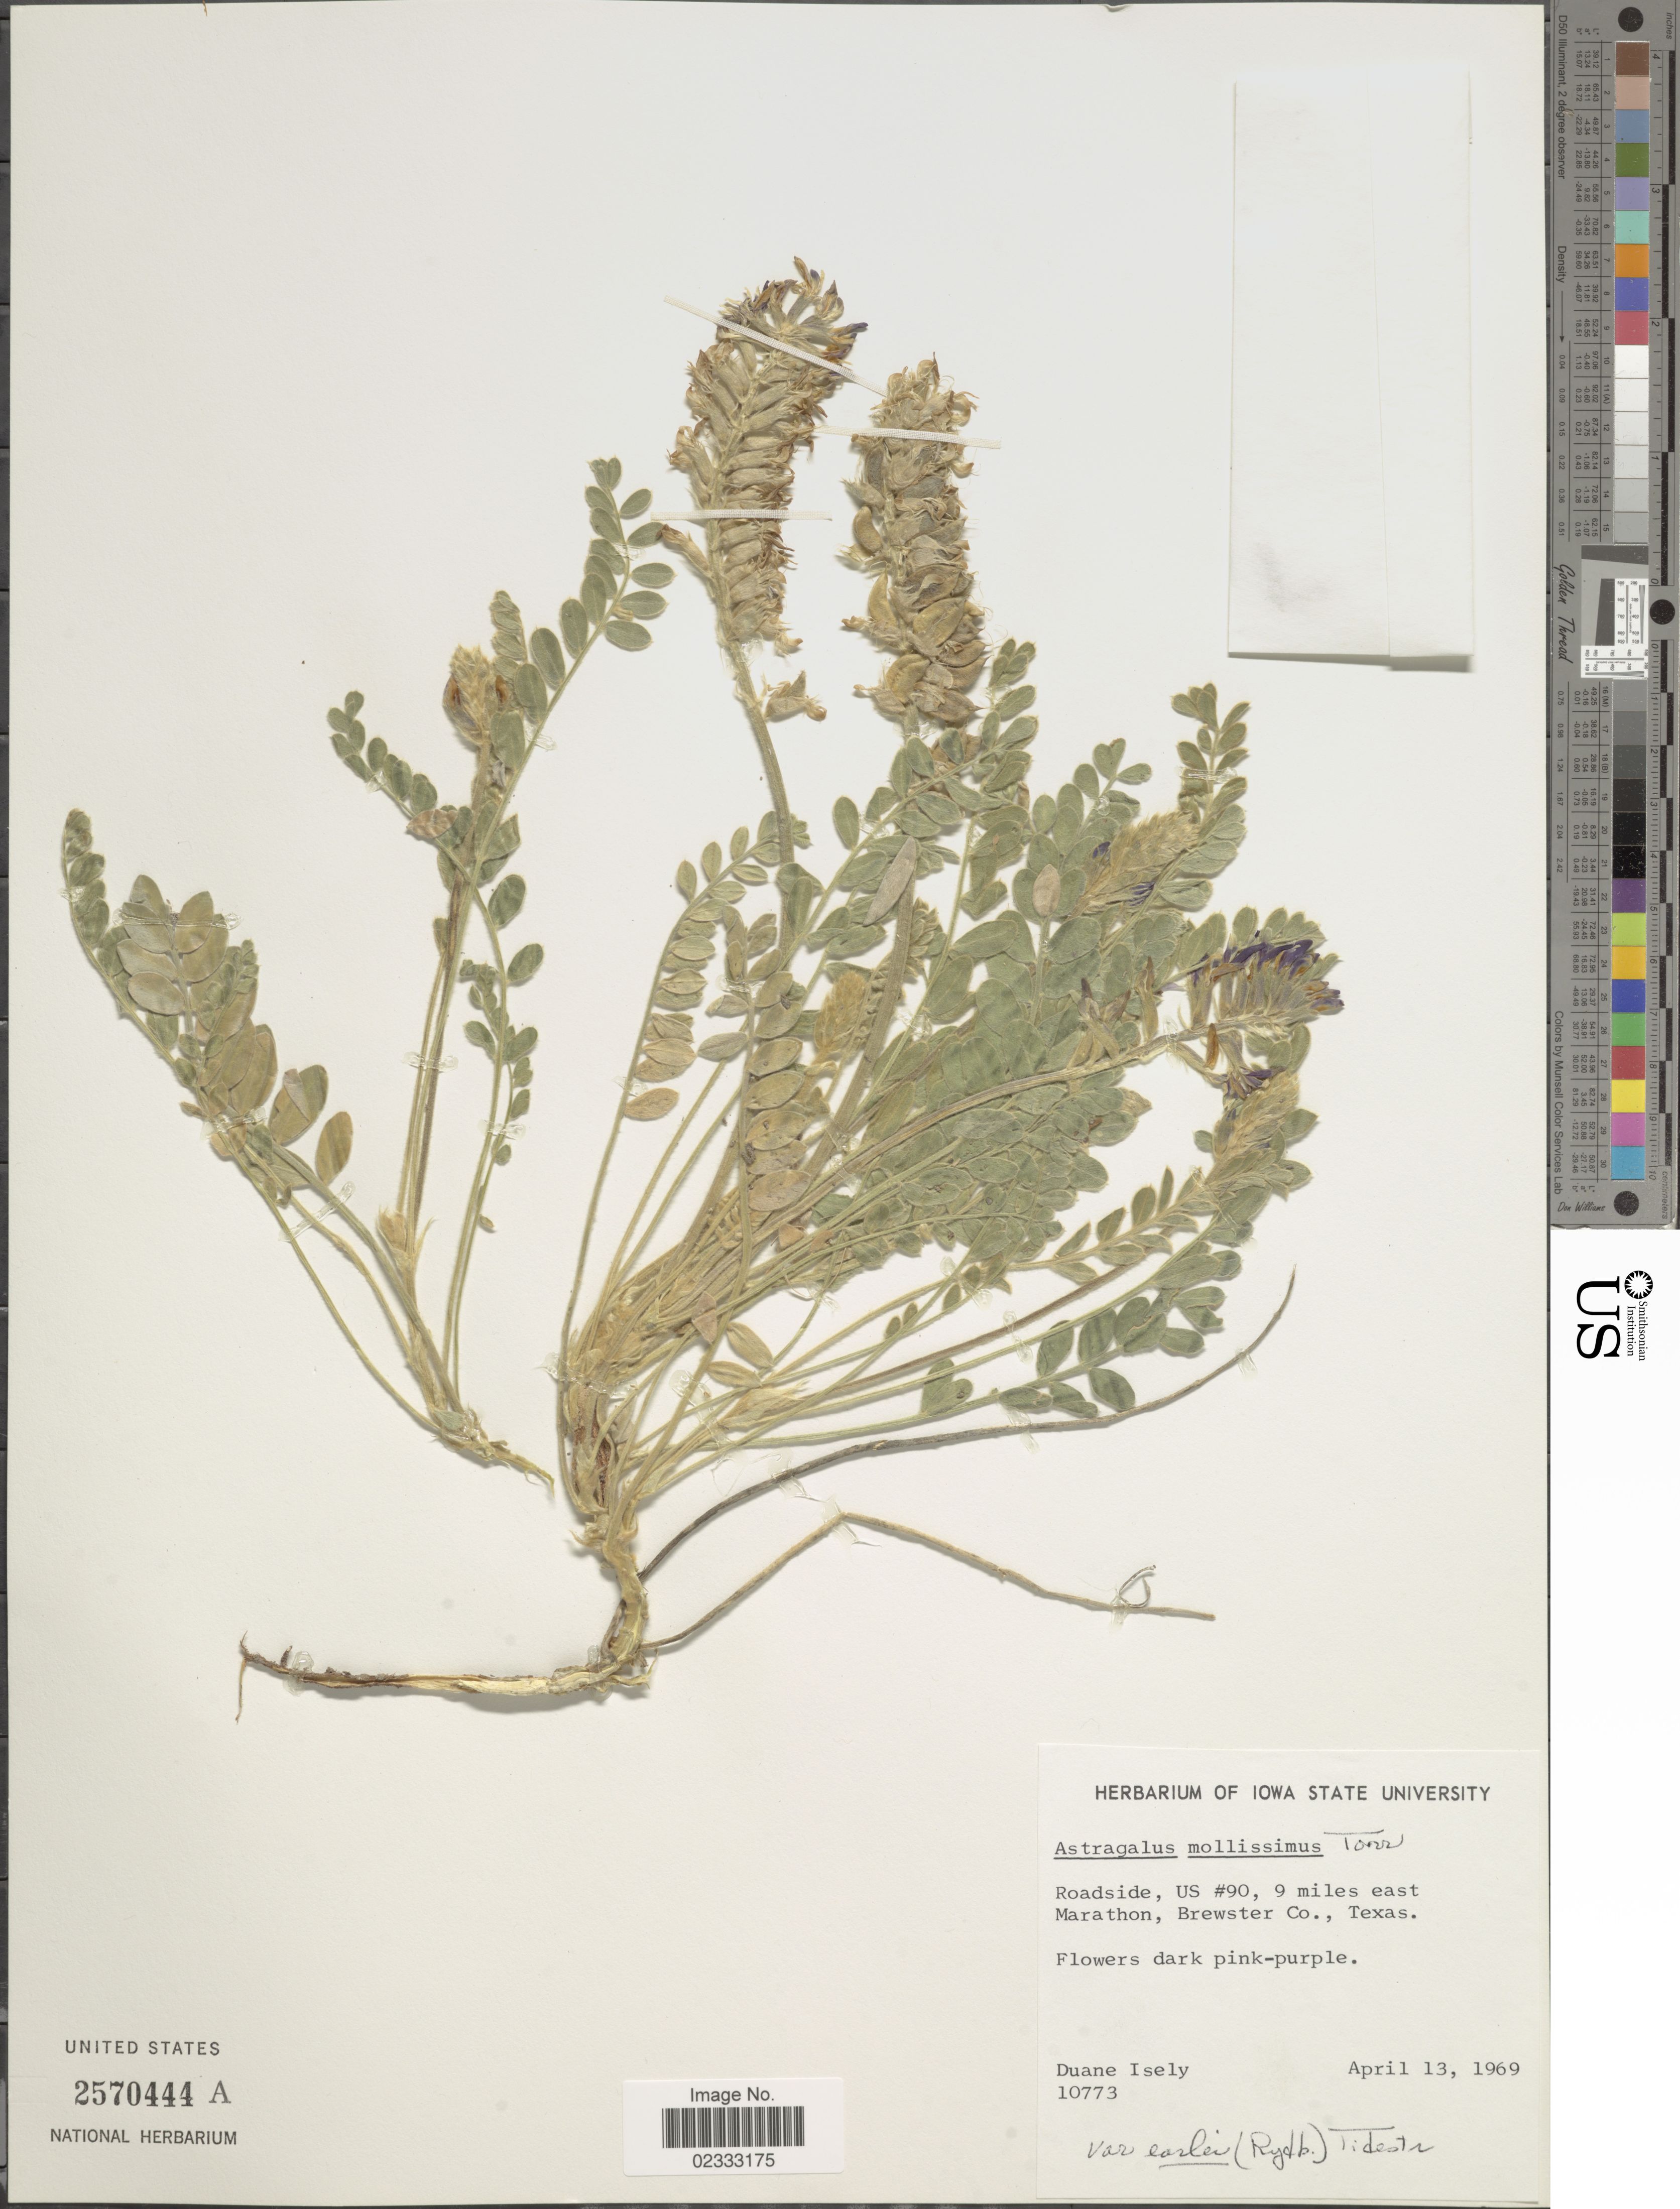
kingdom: Plantae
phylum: Tracheophyta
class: Magnoliopsida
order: Fabales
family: Fabaceae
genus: Astragalus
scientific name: Astragalus mollissimus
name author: Torr.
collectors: D. Isely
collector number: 10773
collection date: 1969-04-13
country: United States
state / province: Texas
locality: Roaside, US #90, 9 miles east Marathon , Brewster Co., Texas.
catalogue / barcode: US 2570444A